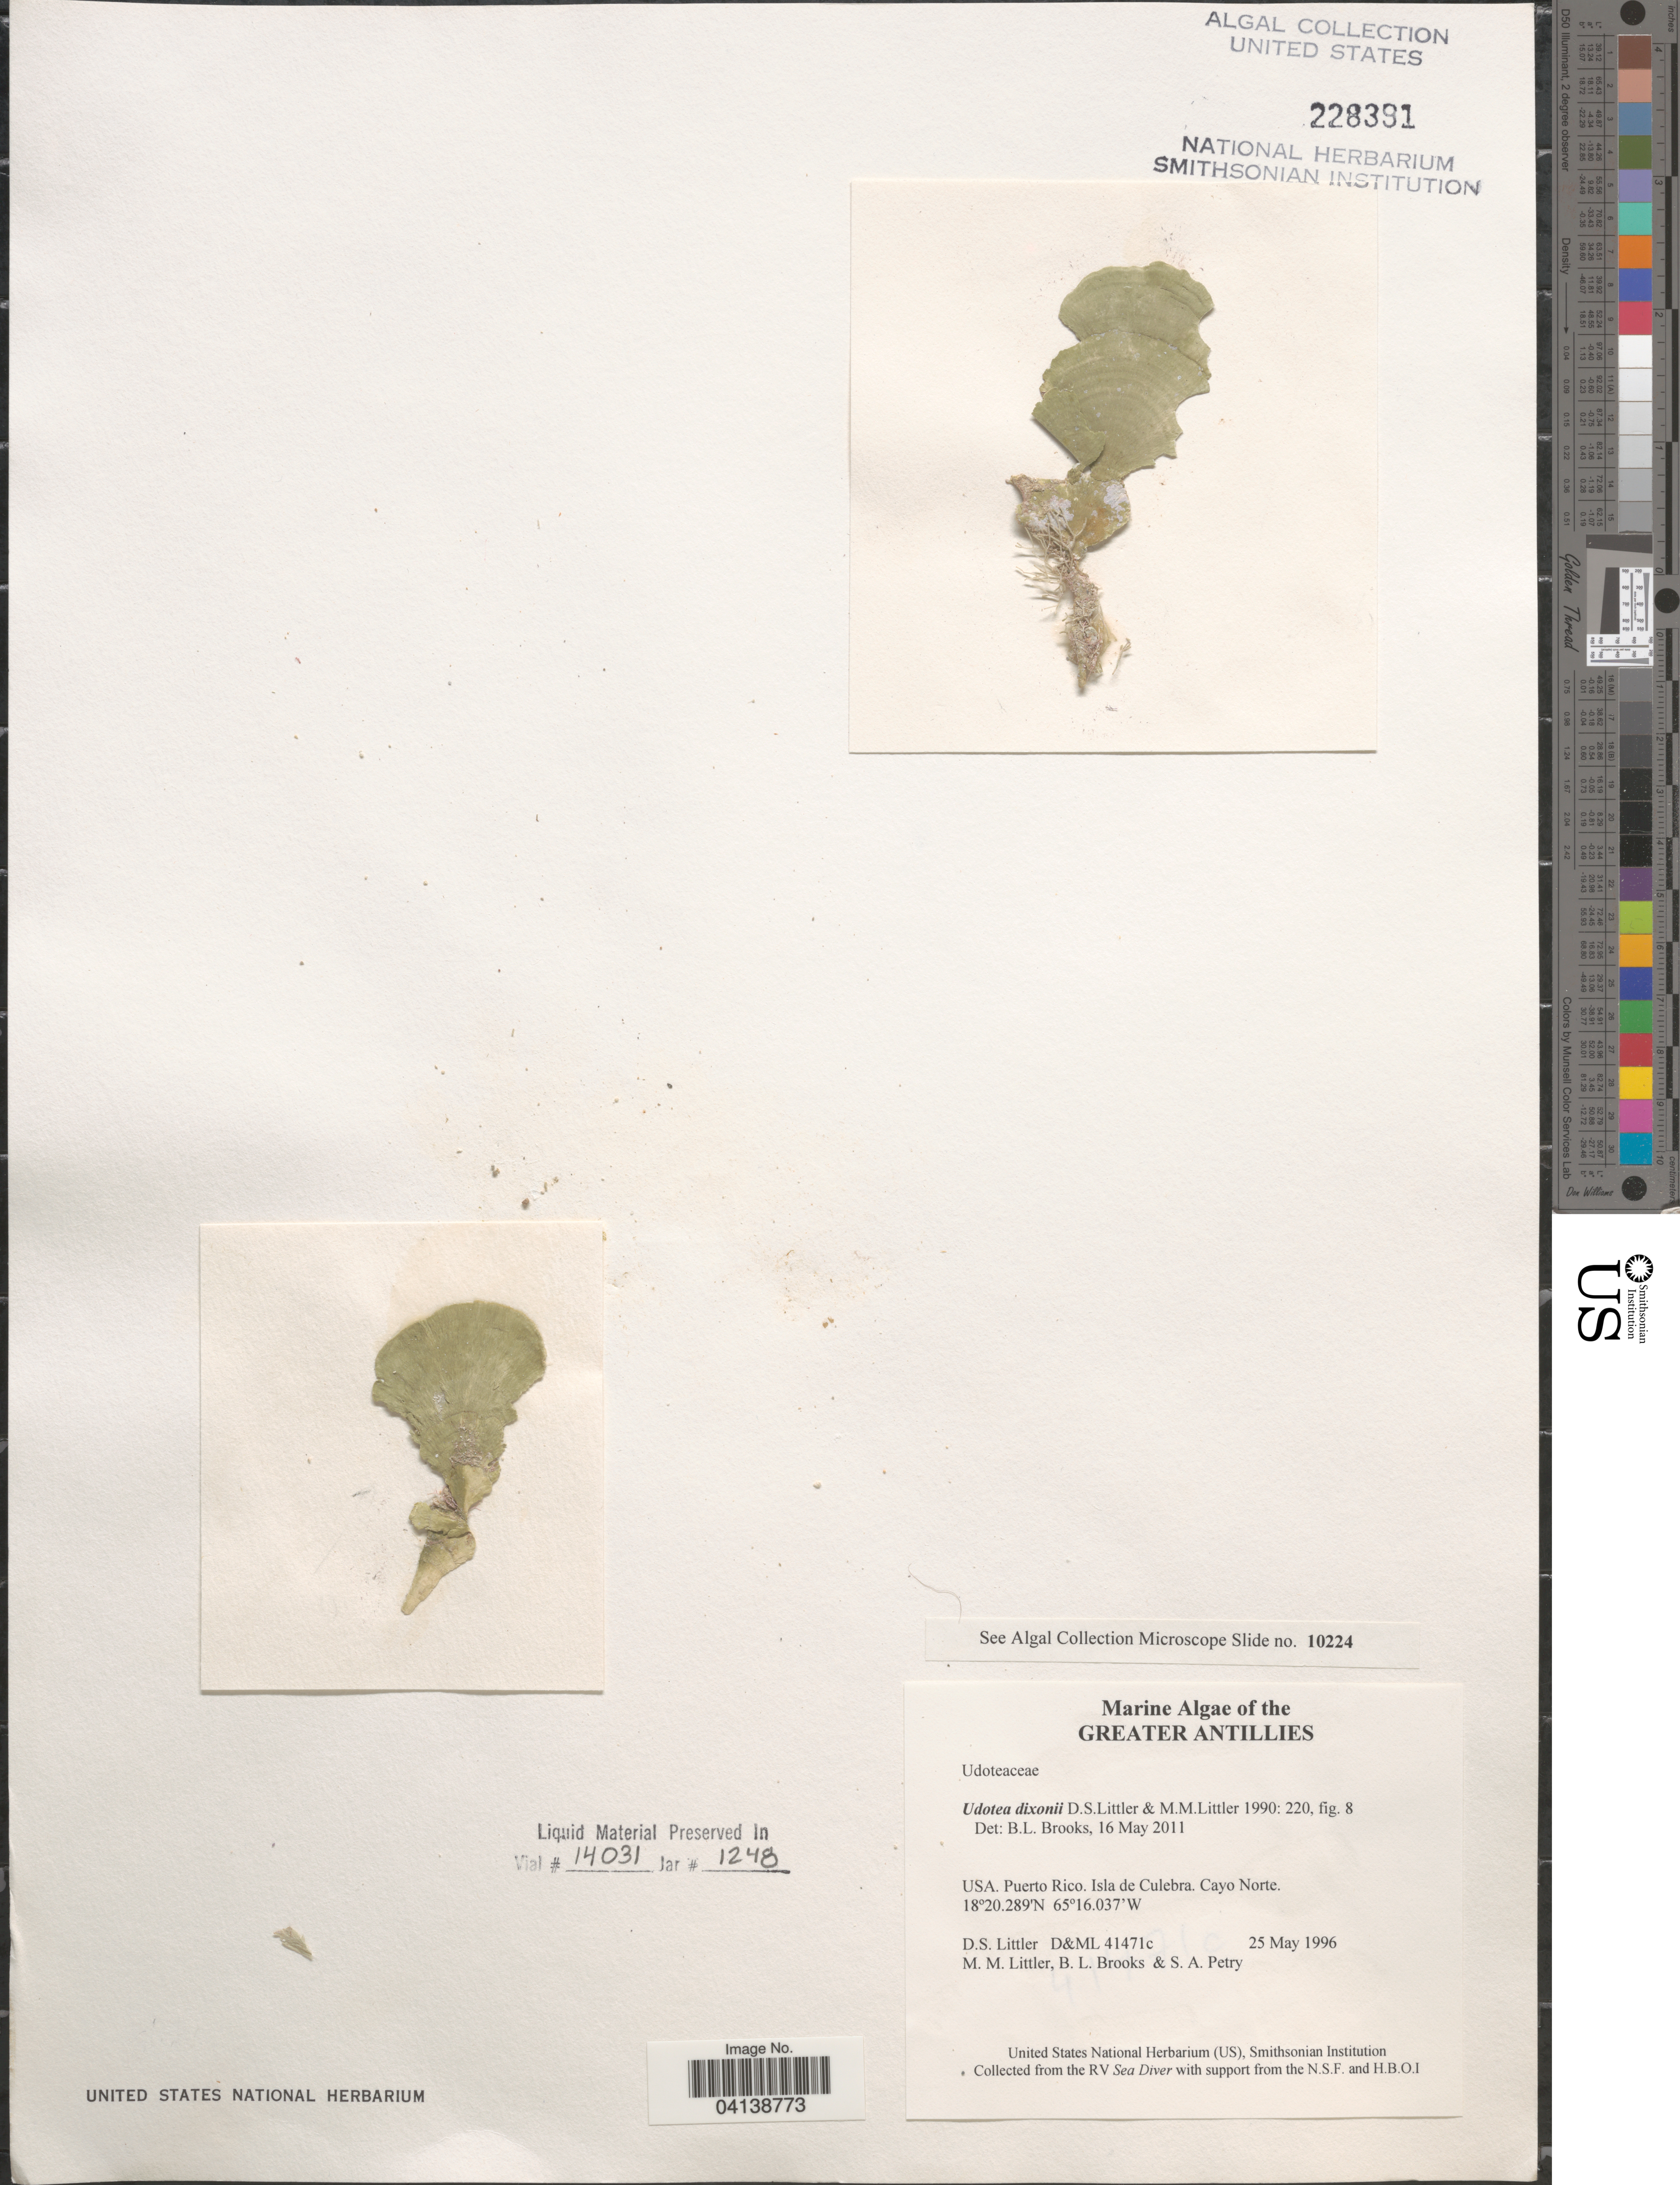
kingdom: Plantae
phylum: Chlorophyta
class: Ulvophyceae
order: Bryopsidales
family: Udoteaceae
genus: Udotea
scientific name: Udotea dixonii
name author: D.S. Littler & Littler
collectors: D. S. Littler, B. Brooks & S. Petry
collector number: D&ML41471c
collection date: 1996-05-25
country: Puerto Rico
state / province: Culebra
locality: The Greater Antillies. Isla de Culebra. Cayo Norte.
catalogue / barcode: US 228391